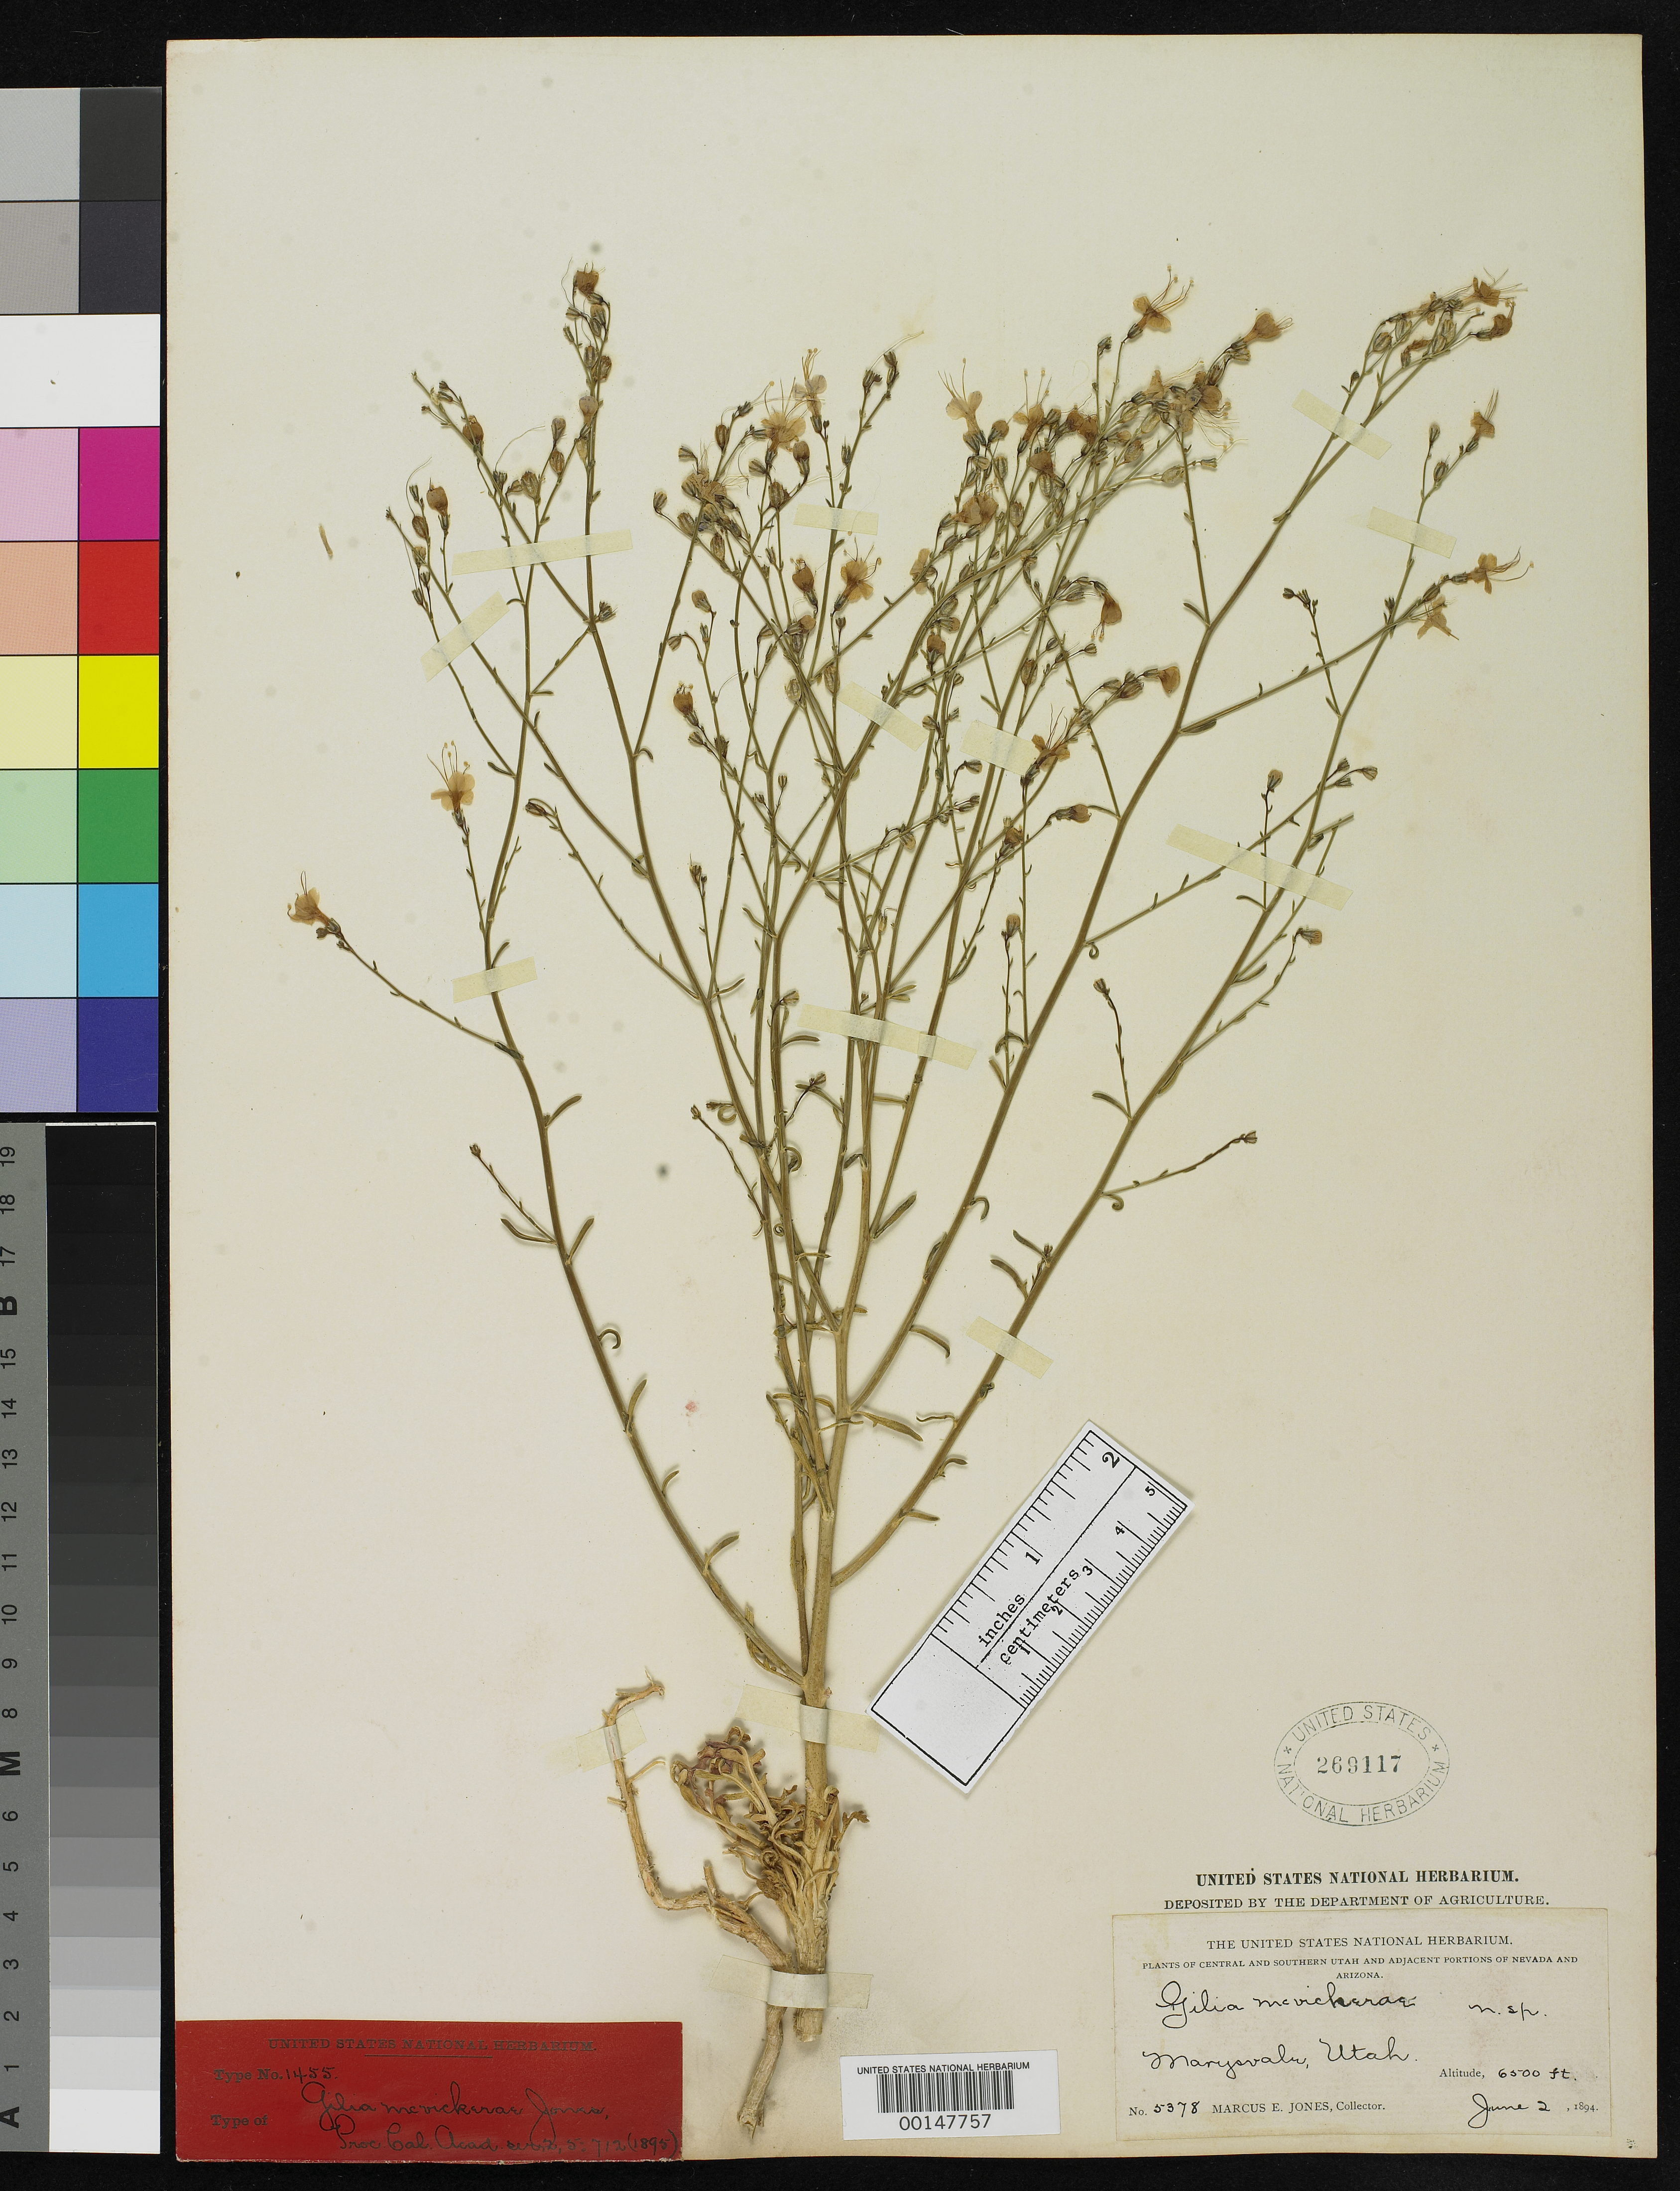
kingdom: Plantae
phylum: Tracheophyta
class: Magnoliopsida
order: Ericales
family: Polemoniaceae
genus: Gilia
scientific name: Gilia mcvickerae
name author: M.E. Jones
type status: Isosyntype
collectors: M. E. Jones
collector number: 5378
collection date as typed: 02 Jun 1894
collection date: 1894-06-02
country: United States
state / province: Utah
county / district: Piute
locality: Marysvale.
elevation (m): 2134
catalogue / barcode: US 269117